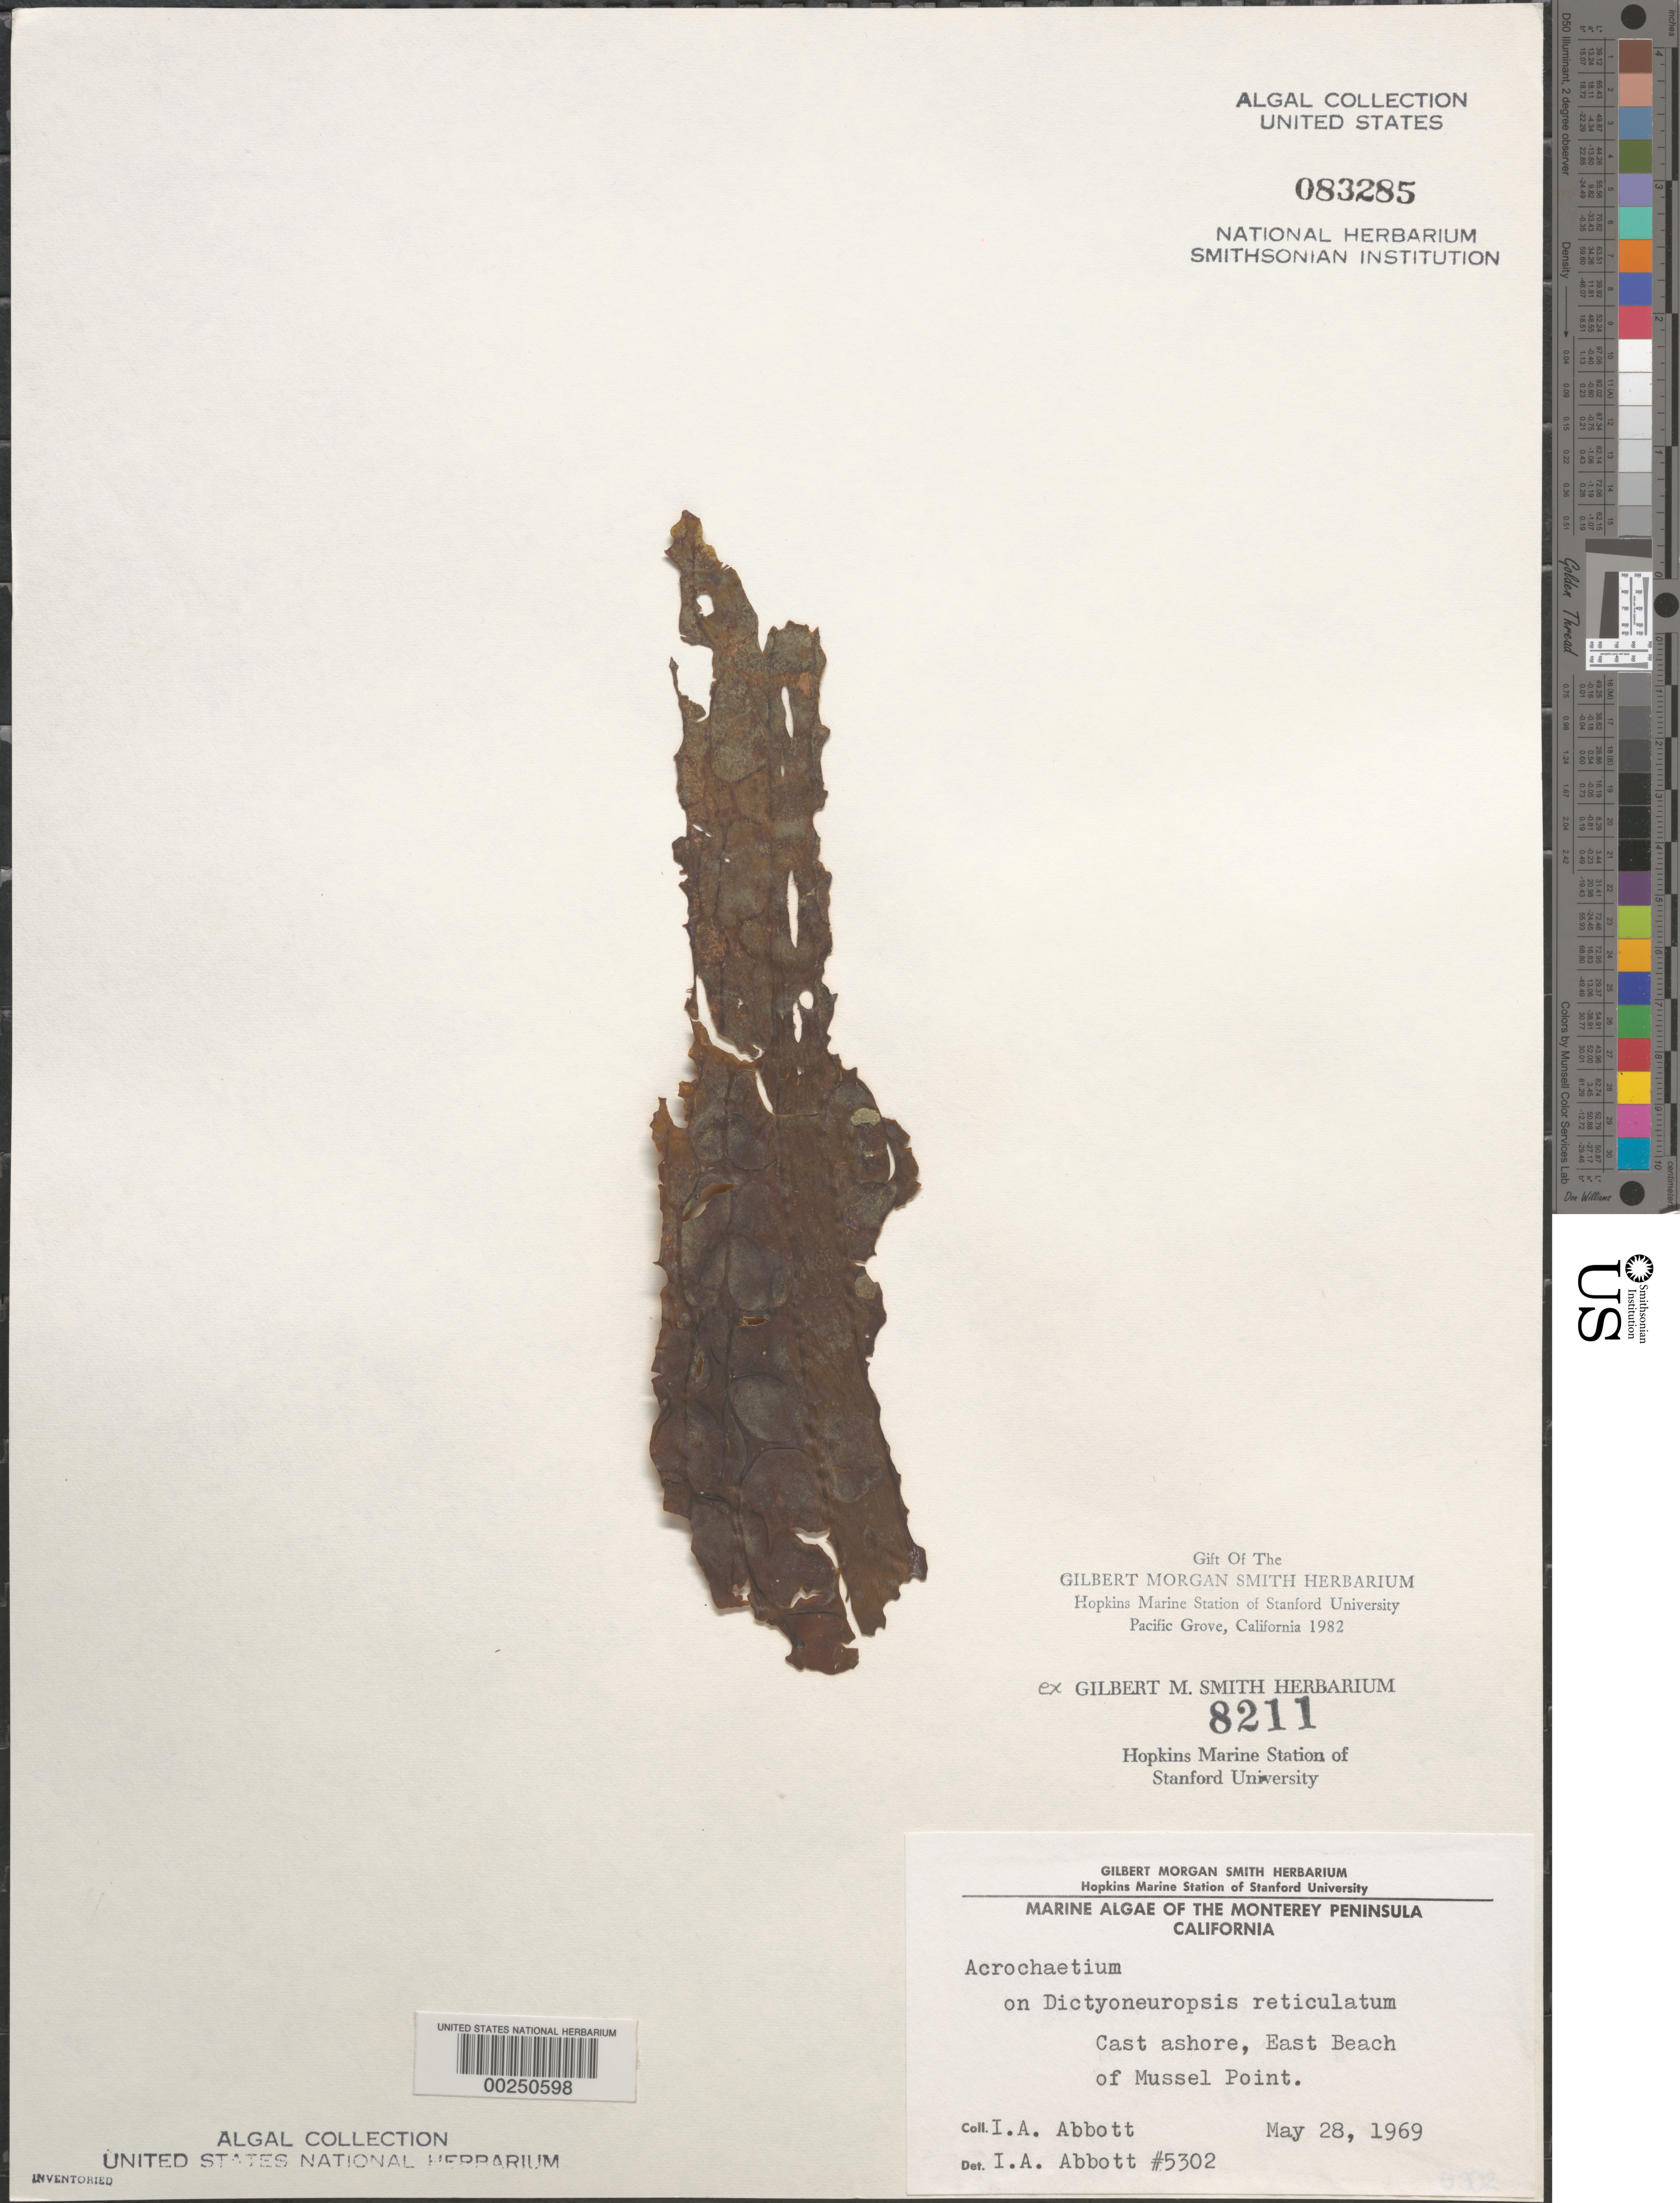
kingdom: Plantae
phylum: Rhodophyta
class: Florideophyceae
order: Acrochaetiales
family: Acrochaetiaceae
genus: Acrochaetium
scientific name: Acrochaetium sp.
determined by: Abbott, Isabella A.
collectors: I. A. Abbott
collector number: IAA 5302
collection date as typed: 28 May 1969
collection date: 1969-05-28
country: United States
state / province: California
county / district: Monterey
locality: East beach of Mussel Point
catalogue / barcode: US 83285